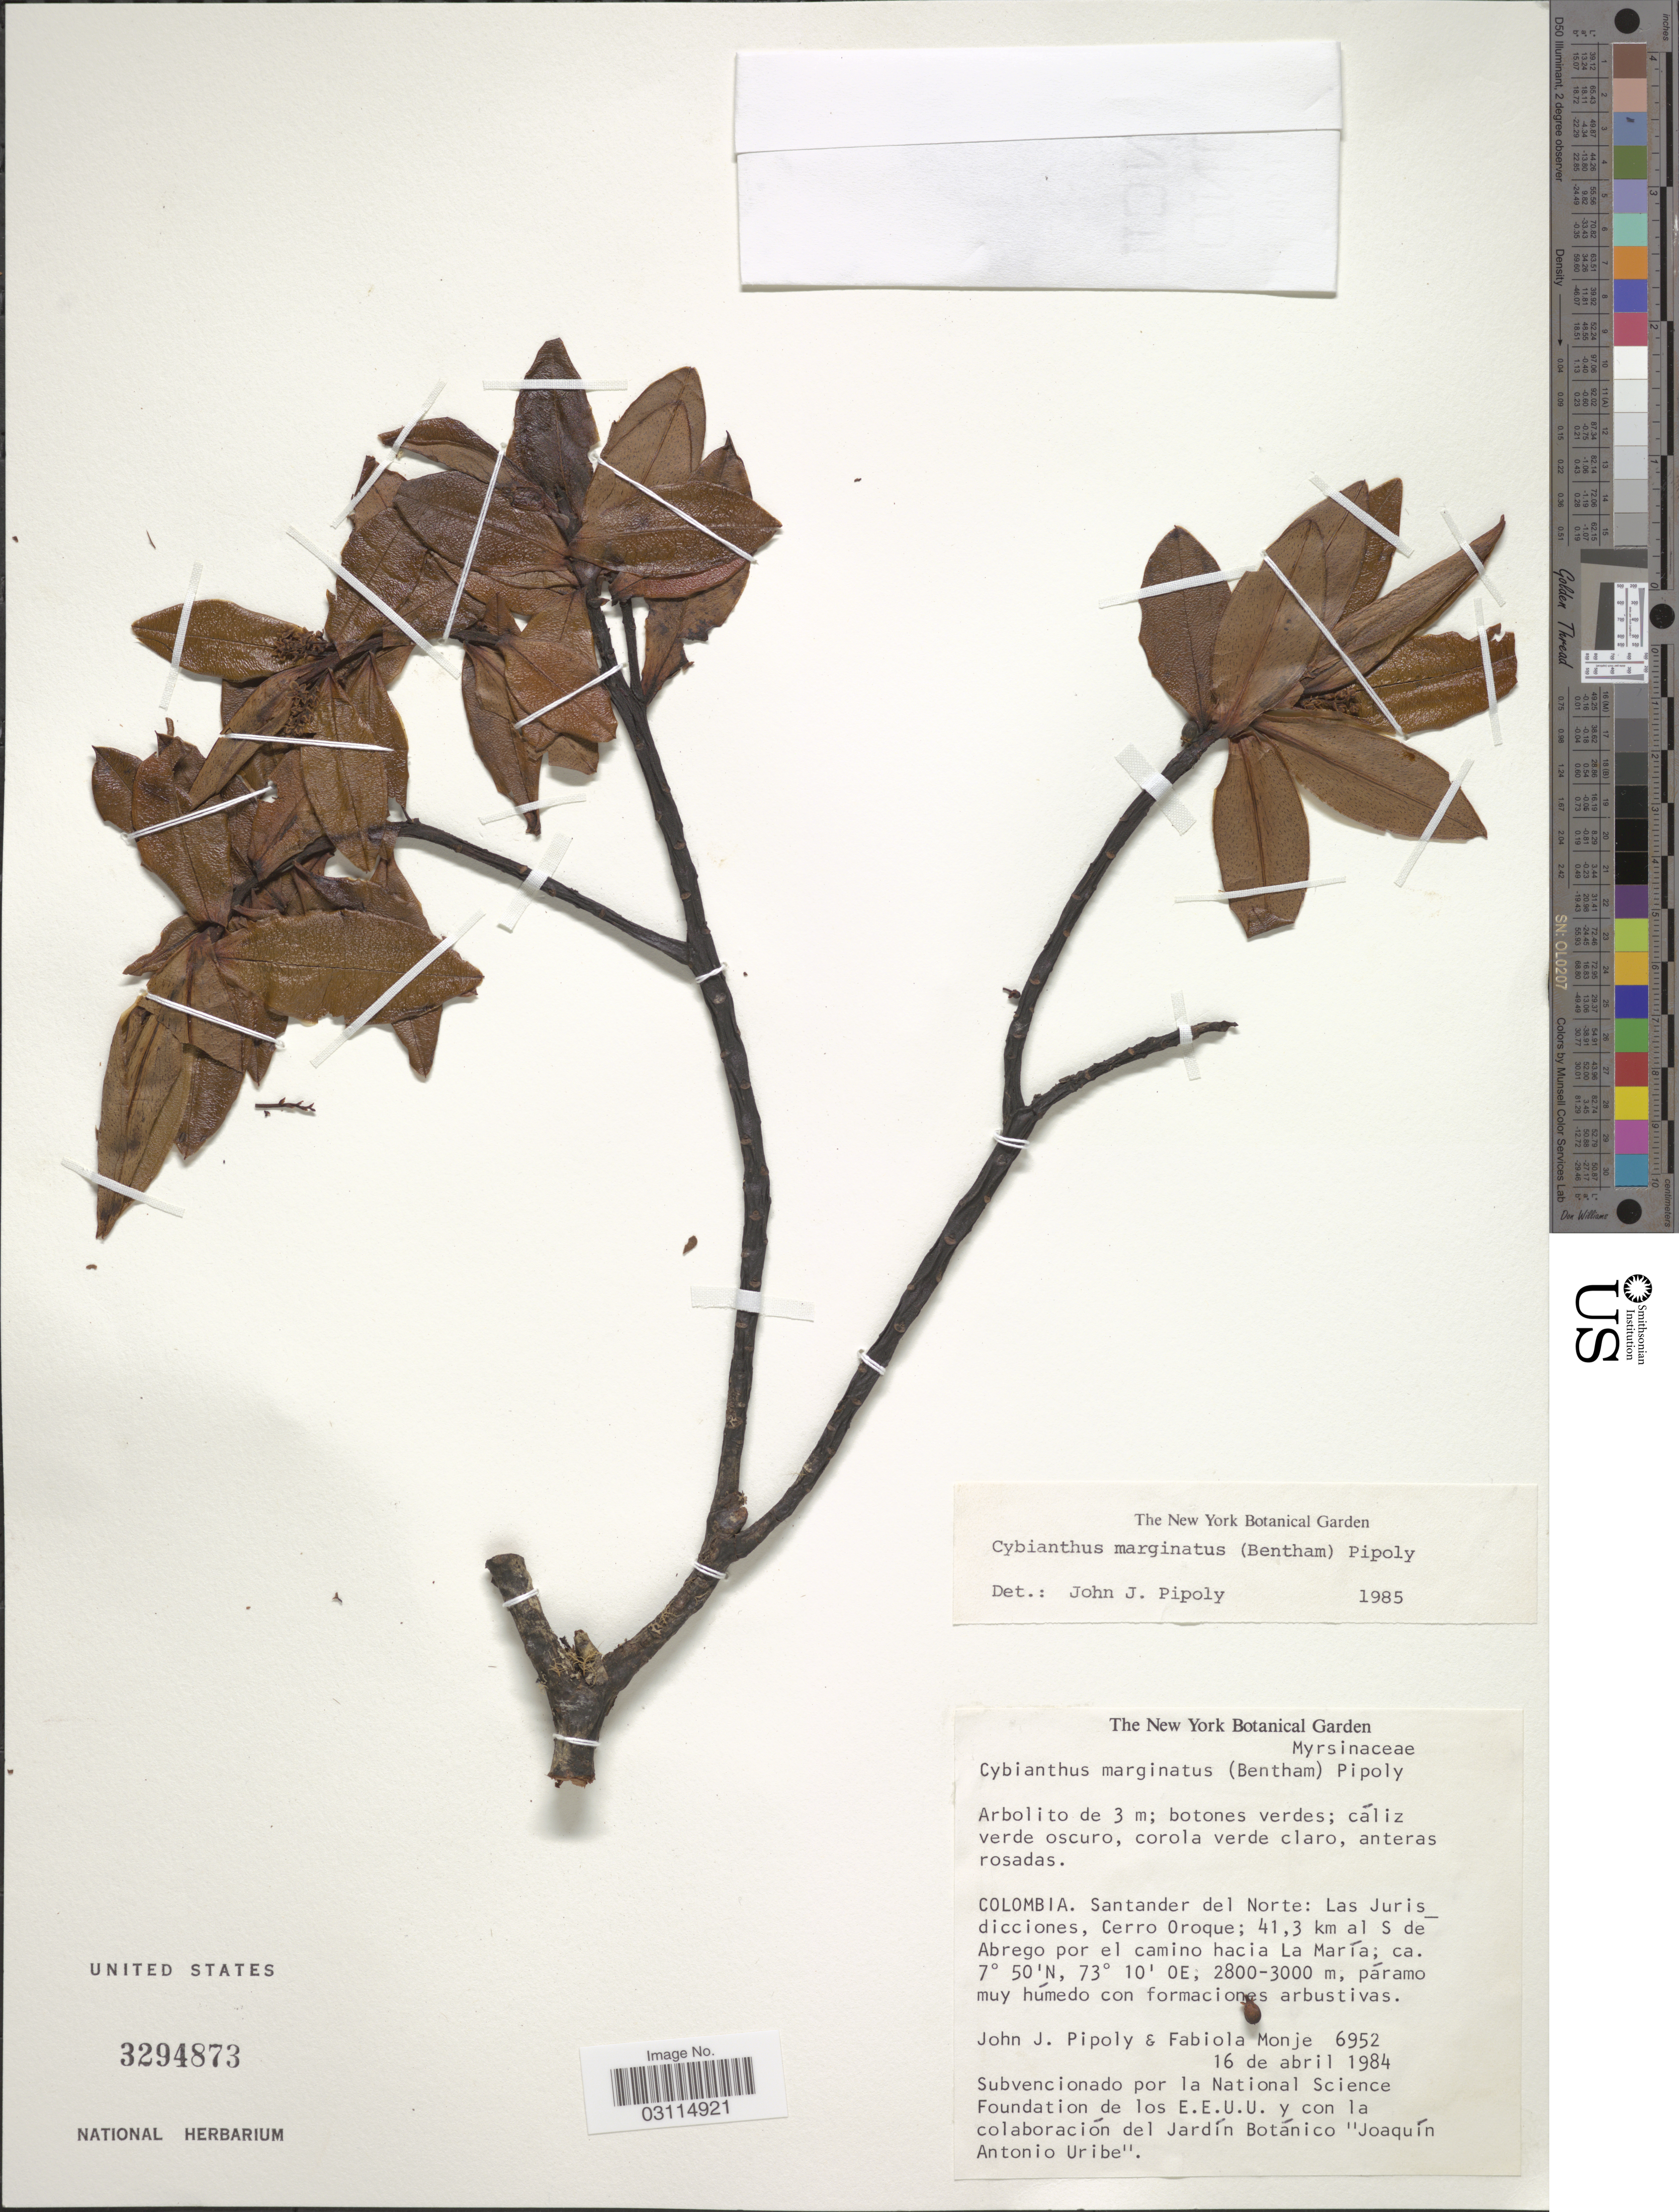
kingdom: Plantae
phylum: Tracheophyta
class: Magnoliopsida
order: Ericales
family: Primulaceae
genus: Cybianthus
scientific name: Cybianthus marginatus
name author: (Benth.) Pipoly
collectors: J. J. Pipoly & F. Monje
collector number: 6952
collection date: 1984-04-16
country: Colombia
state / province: Norte de Santander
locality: Santander del Norte: Las Jurisdicciones, Cerro Oroque; 41.3 km al S de Abrego por el camino hacia La María.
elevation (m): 2800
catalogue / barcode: US 3294873